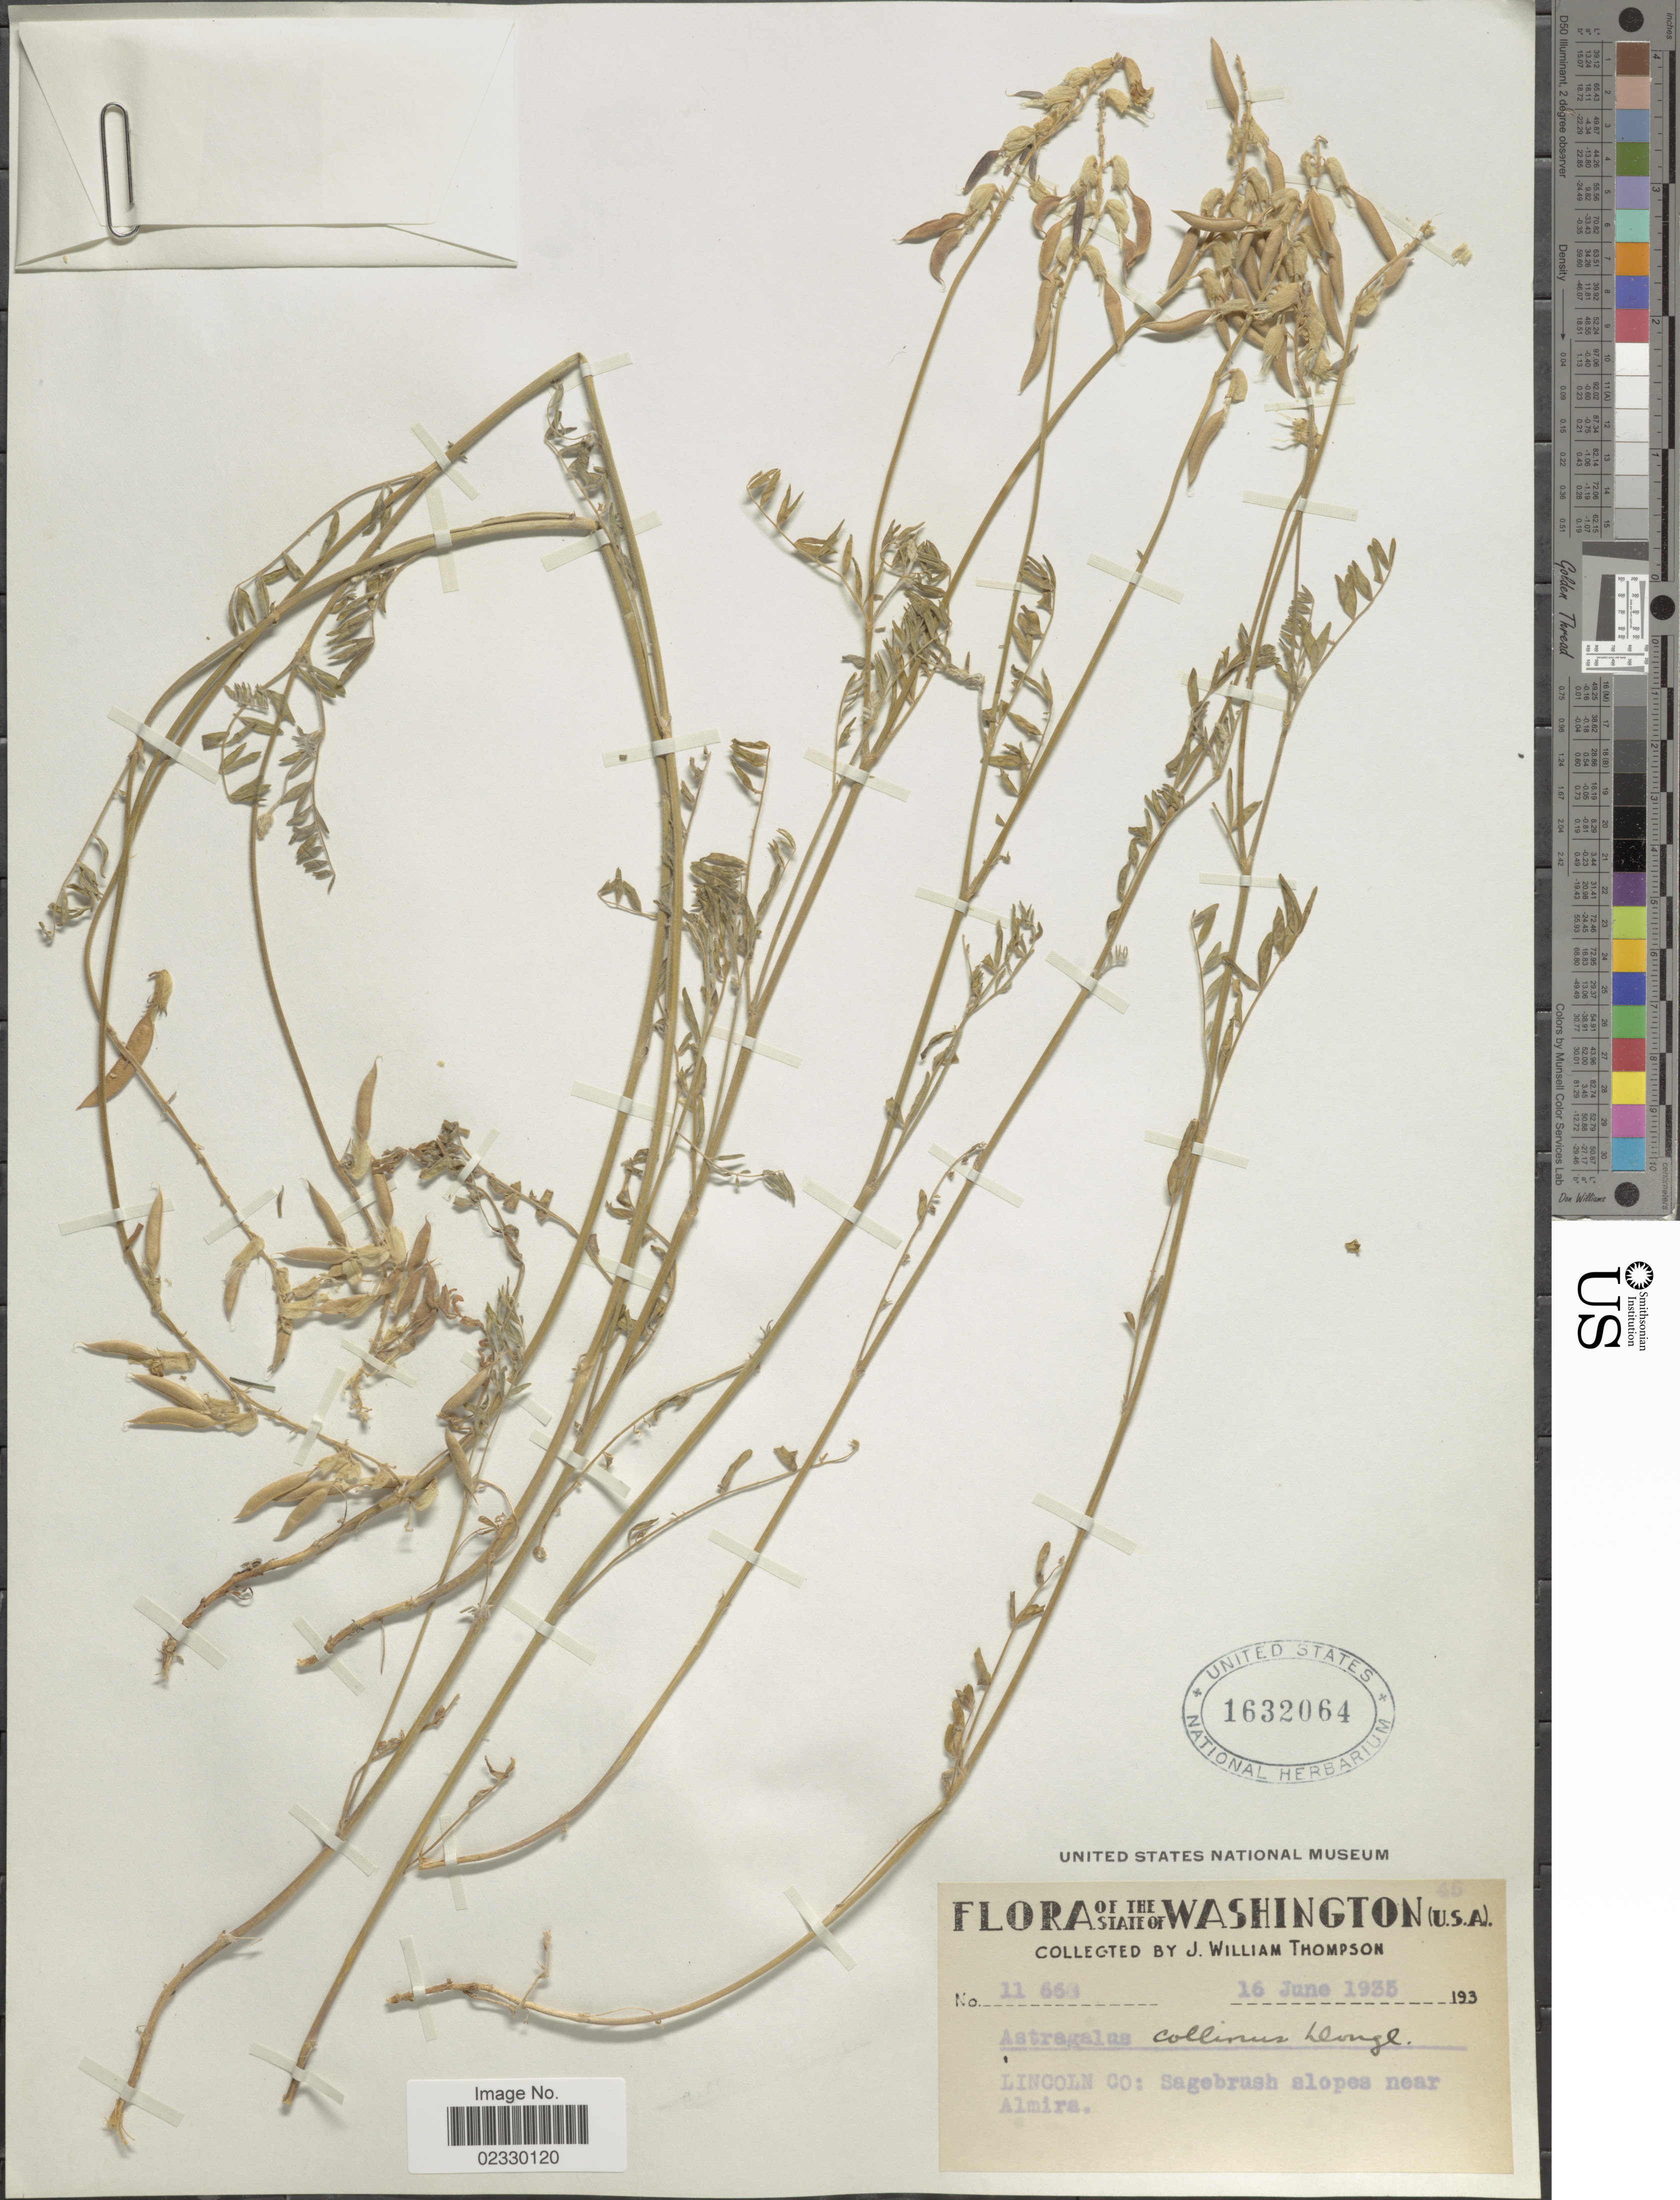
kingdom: Plantae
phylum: Tracheophyta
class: Magnoliopsida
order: Fabales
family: Fabaceae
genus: Astragalus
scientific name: Astragalus collinus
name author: Douglas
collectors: J. W. Thompson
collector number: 11663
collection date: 1935-06-16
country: United States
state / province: Washington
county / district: Lincoln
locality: Lincoln Co: Sagebrush slopes near Almira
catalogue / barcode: US 1632064